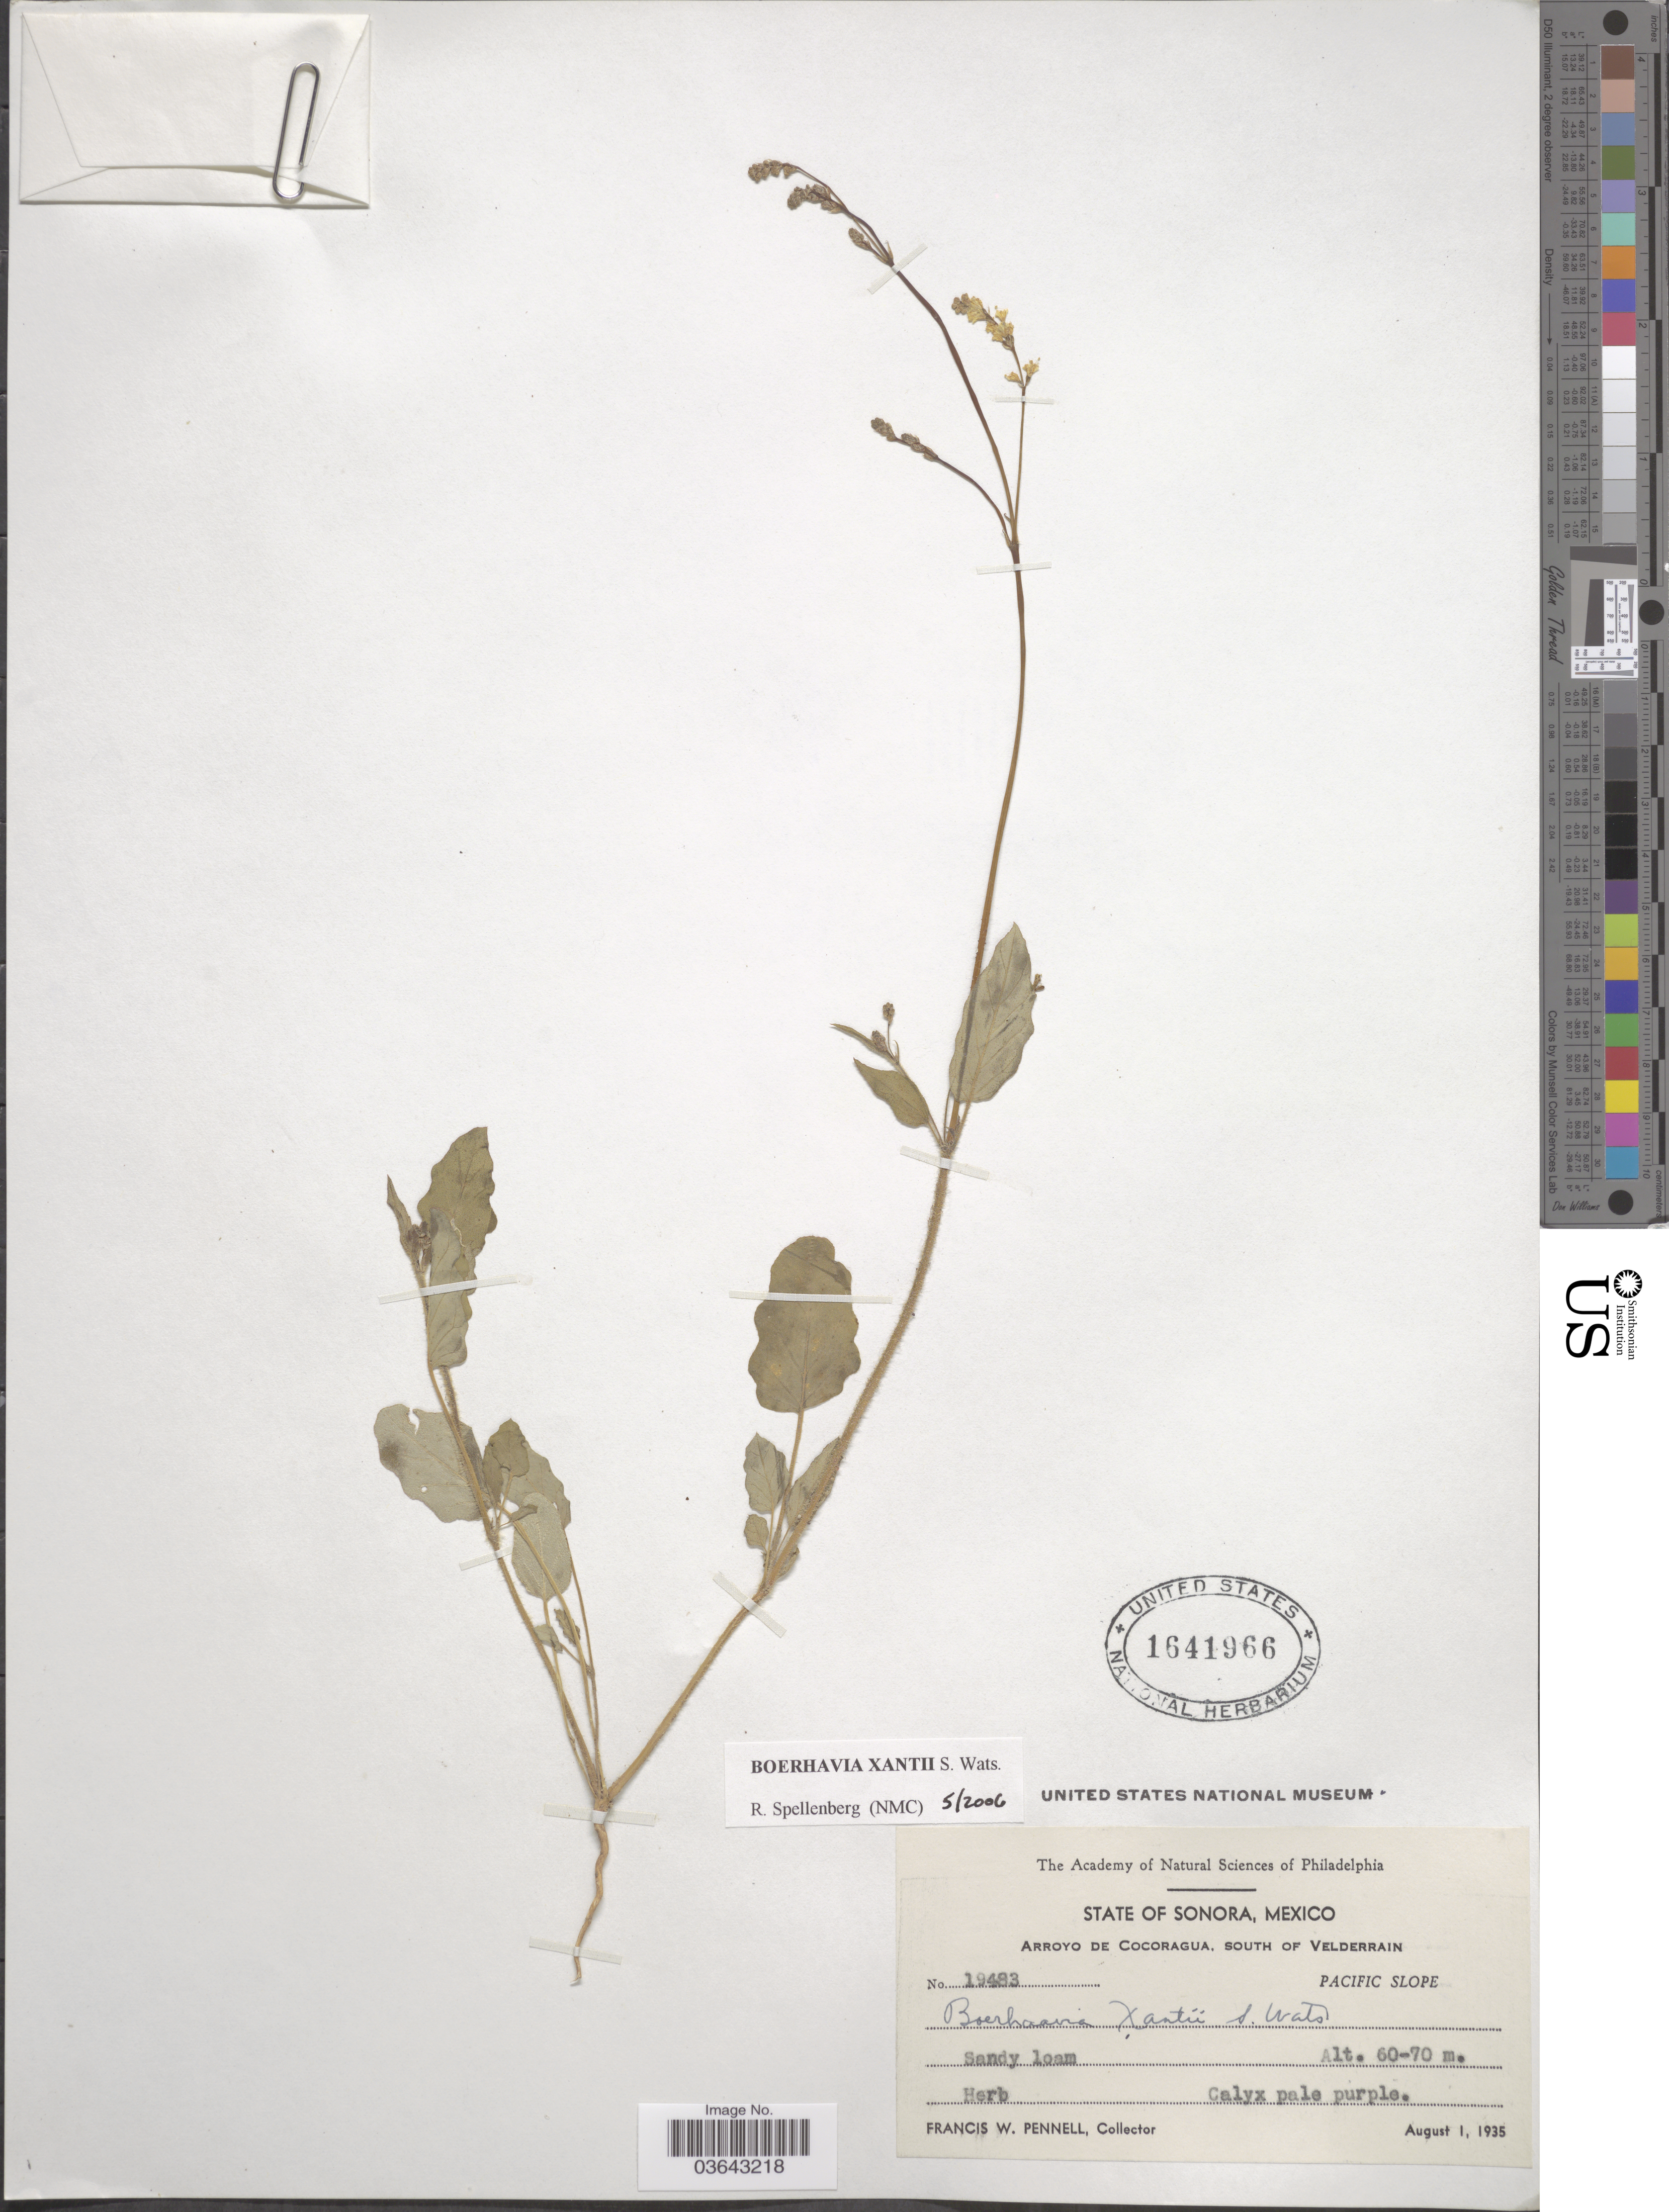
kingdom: Plantae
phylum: Tracheophyta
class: Magnoliopsida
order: Caryophyllales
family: Nyctaginaceae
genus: Boerhavia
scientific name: Boerhavia xanti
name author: S. Watson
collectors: F. W. Pennell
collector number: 19483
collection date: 1935-08-01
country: Mexico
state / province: Sonora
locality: Arroyo de Cocoragua, south of Velderrain. Pacific Slope.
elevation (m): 60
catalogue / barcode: US 1641966